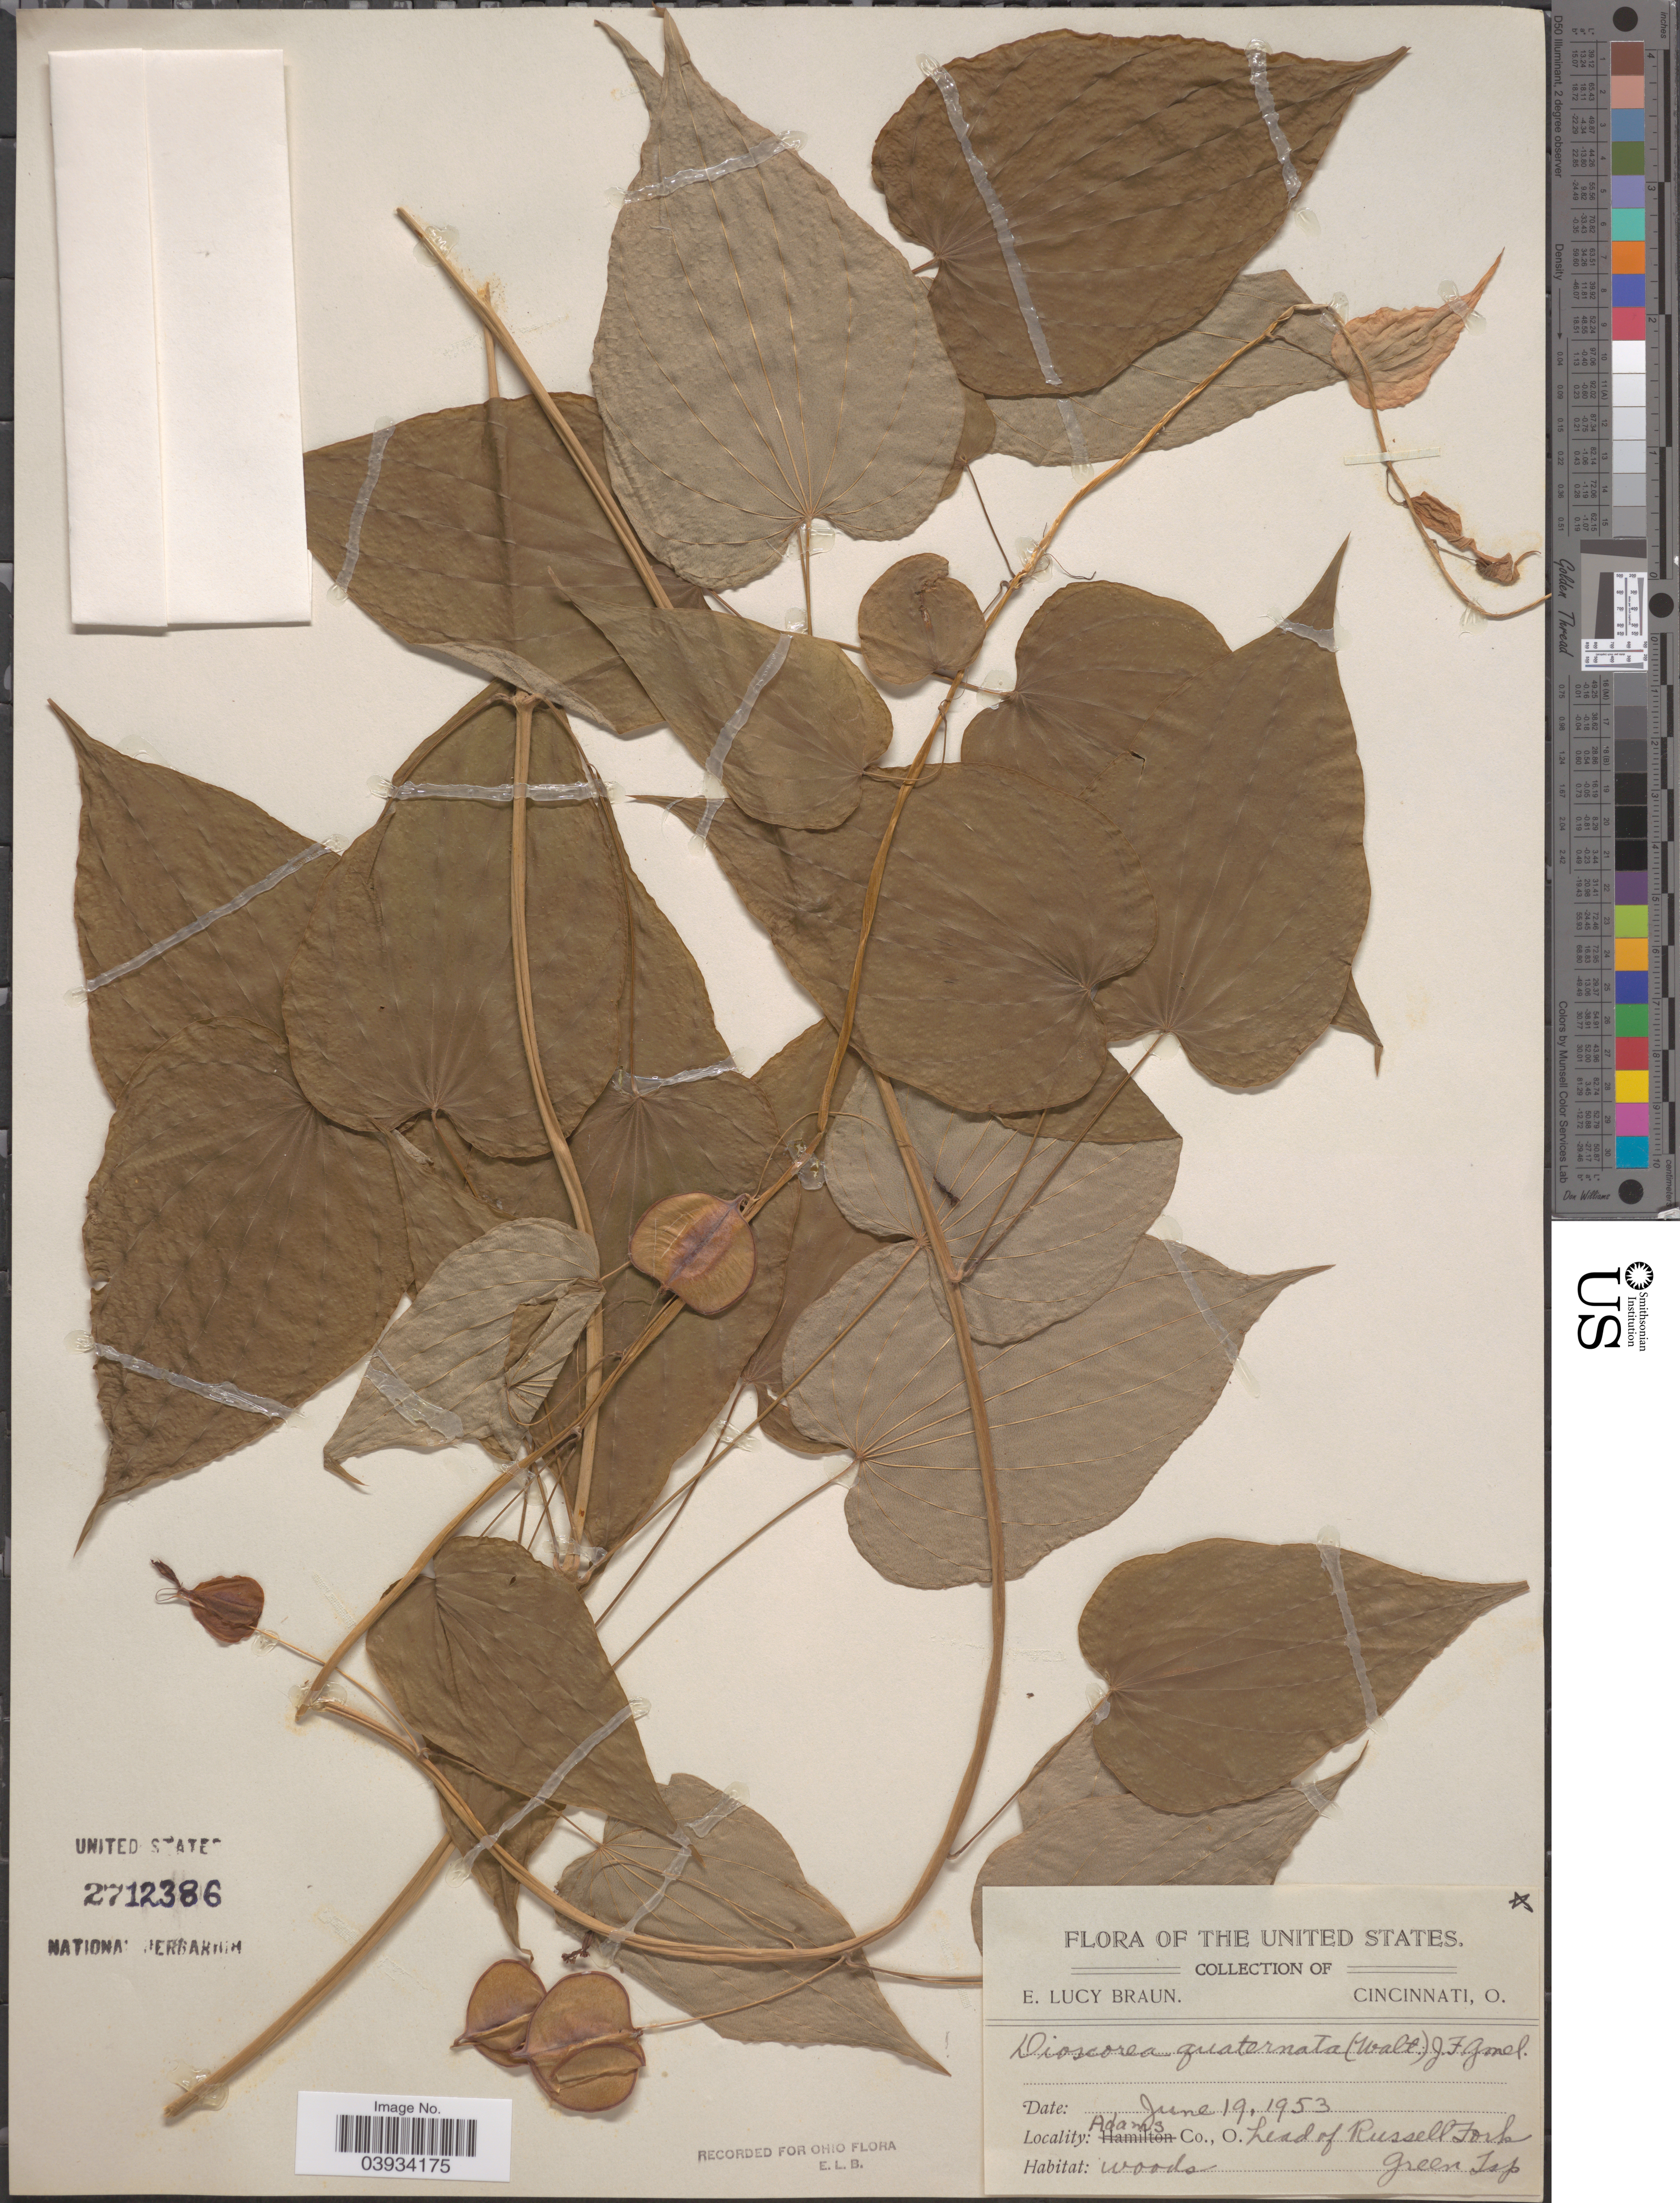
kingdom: Plantae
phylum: Tracheophyta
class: Liliopsida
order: Dioscoreales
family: Dioscoreaceae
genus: Dioscorea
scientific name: Dioscorea villosa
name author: L.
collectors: E. L. Braun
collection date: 1953-06-19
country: United States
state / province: Ohio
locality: Adams Co., head of Russell Fork, Green Tsp.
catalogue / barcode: US 2712386